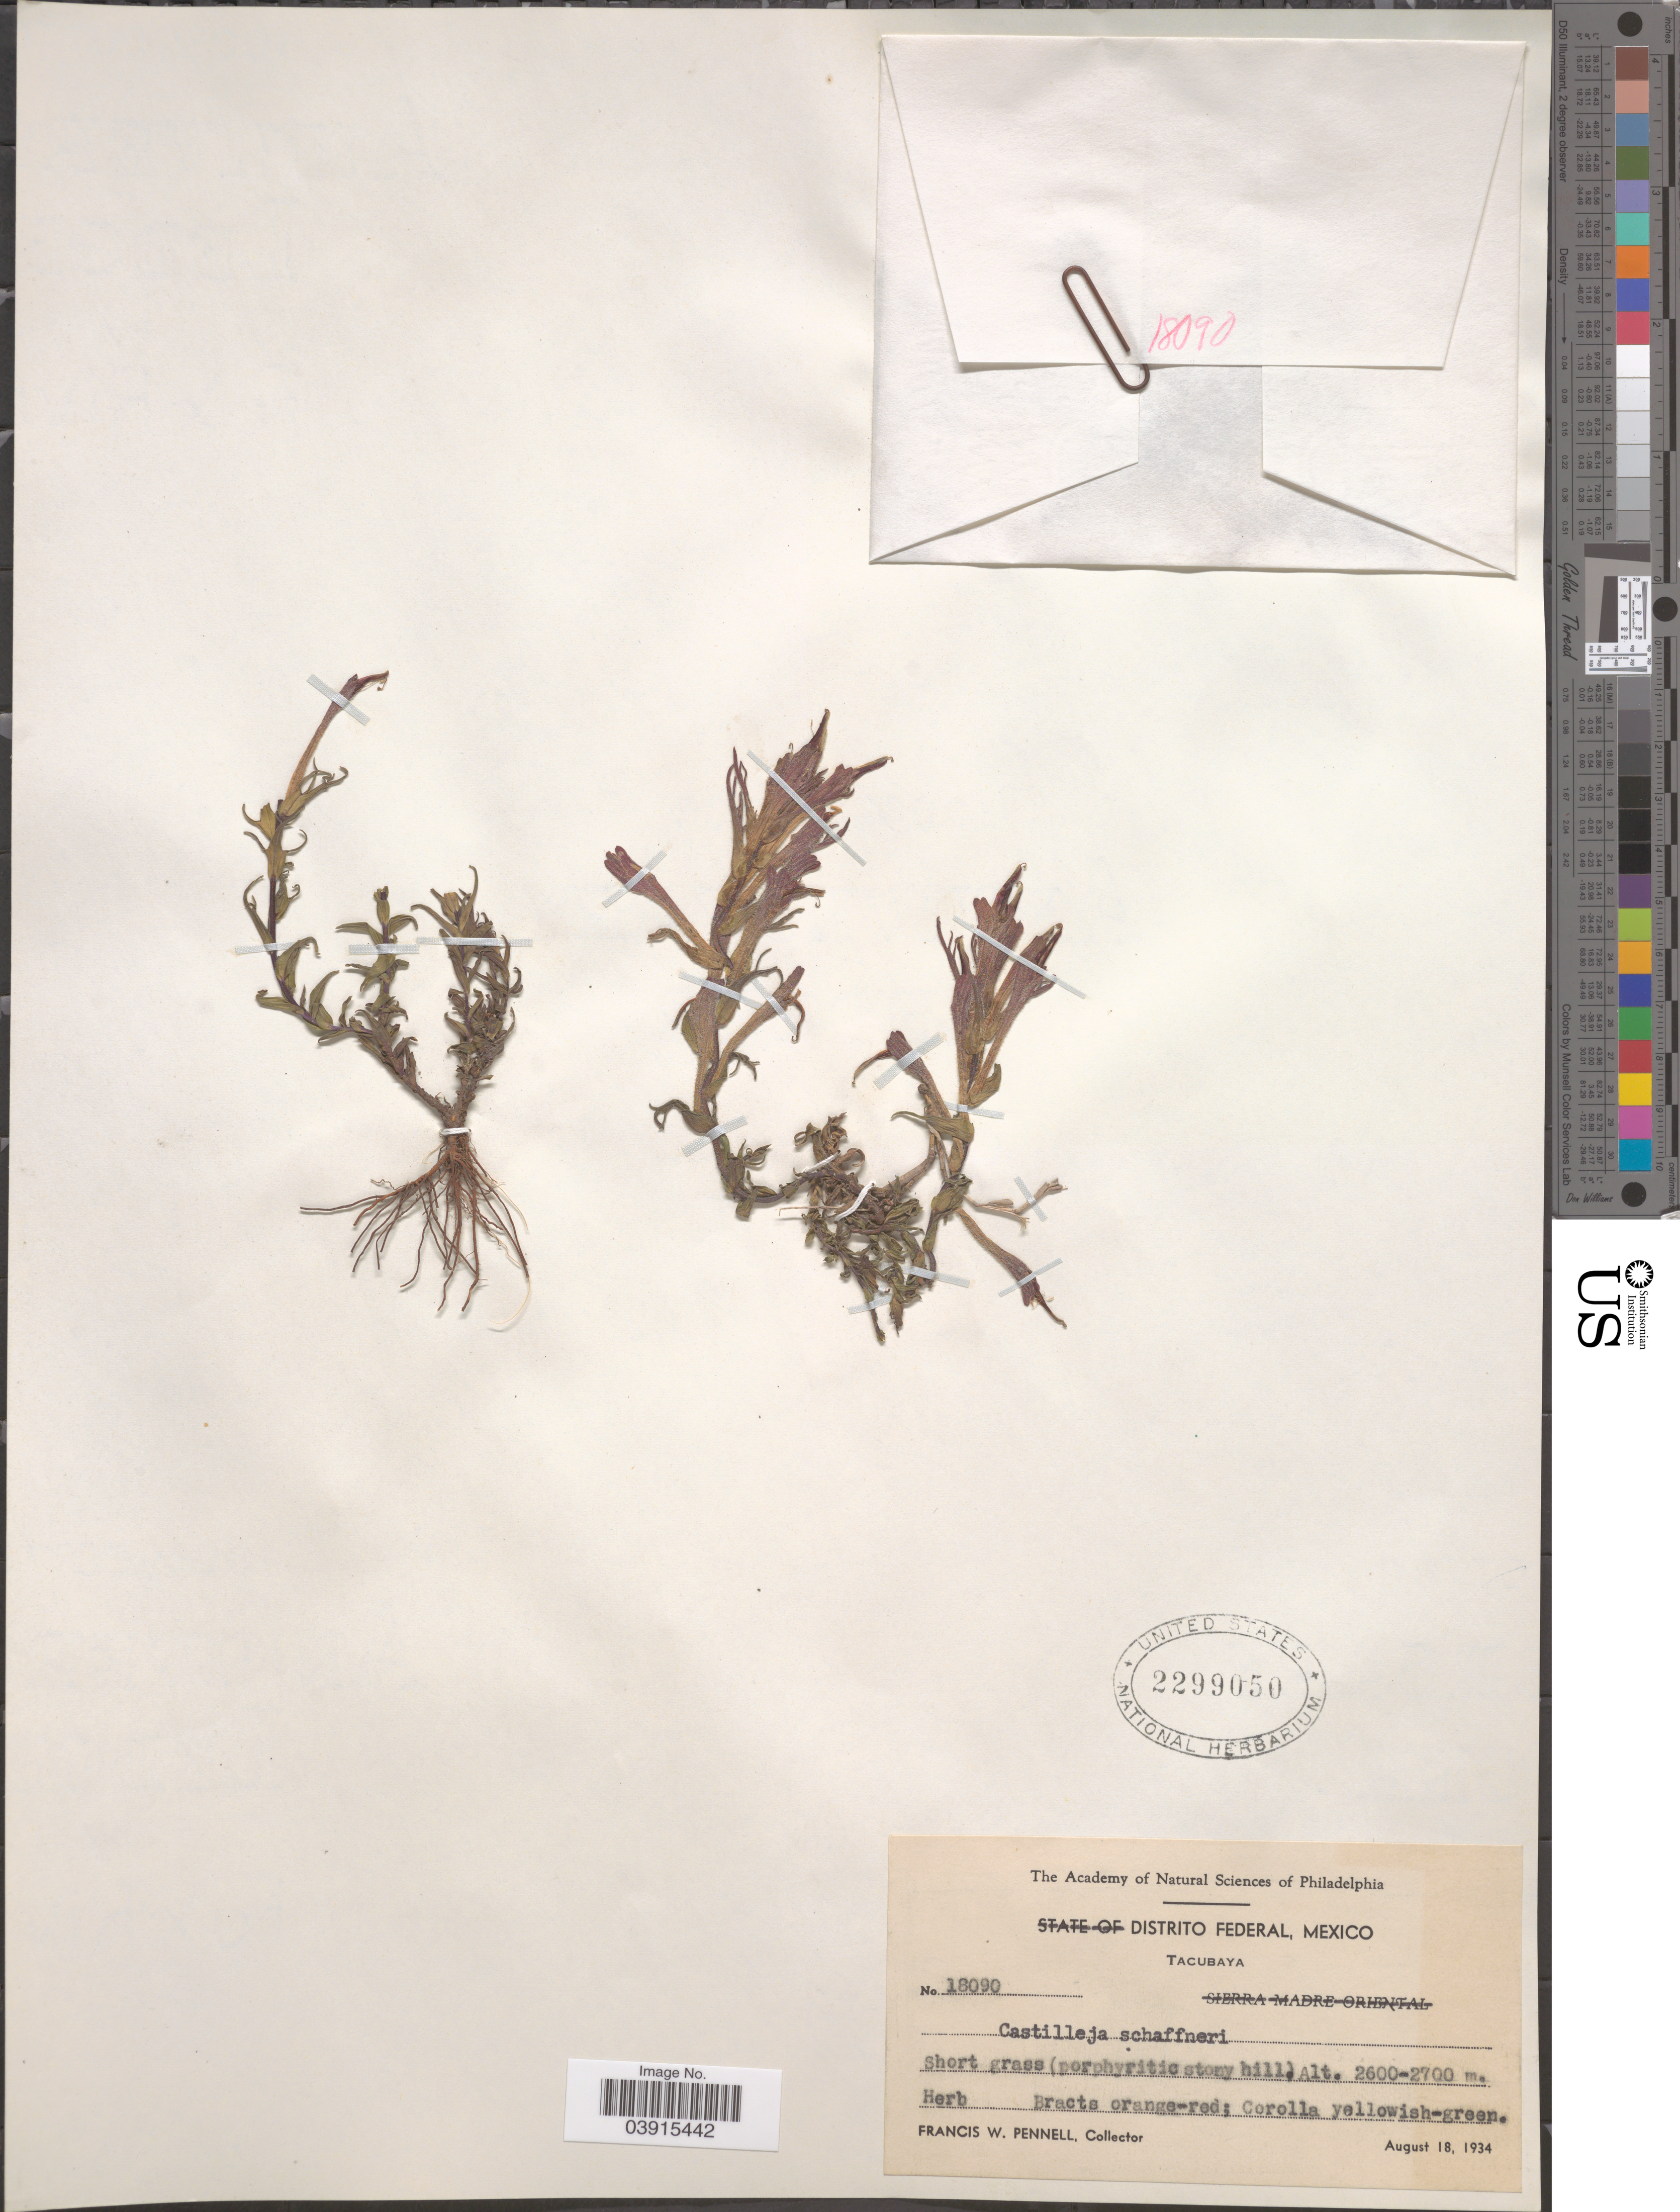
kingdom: Plantae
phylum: Tracheophyta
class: Magnoliopsida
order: Lamiales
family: Orobanchaceae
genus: Castilleja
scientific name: Castilleja schaffneri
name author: Hemsl.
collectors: F. W. Pennell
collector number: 18090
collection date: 1934-08-18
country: Mexico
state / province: Distrito Federal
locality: Tacubaya.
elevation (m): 2600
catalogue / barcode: US 2299050